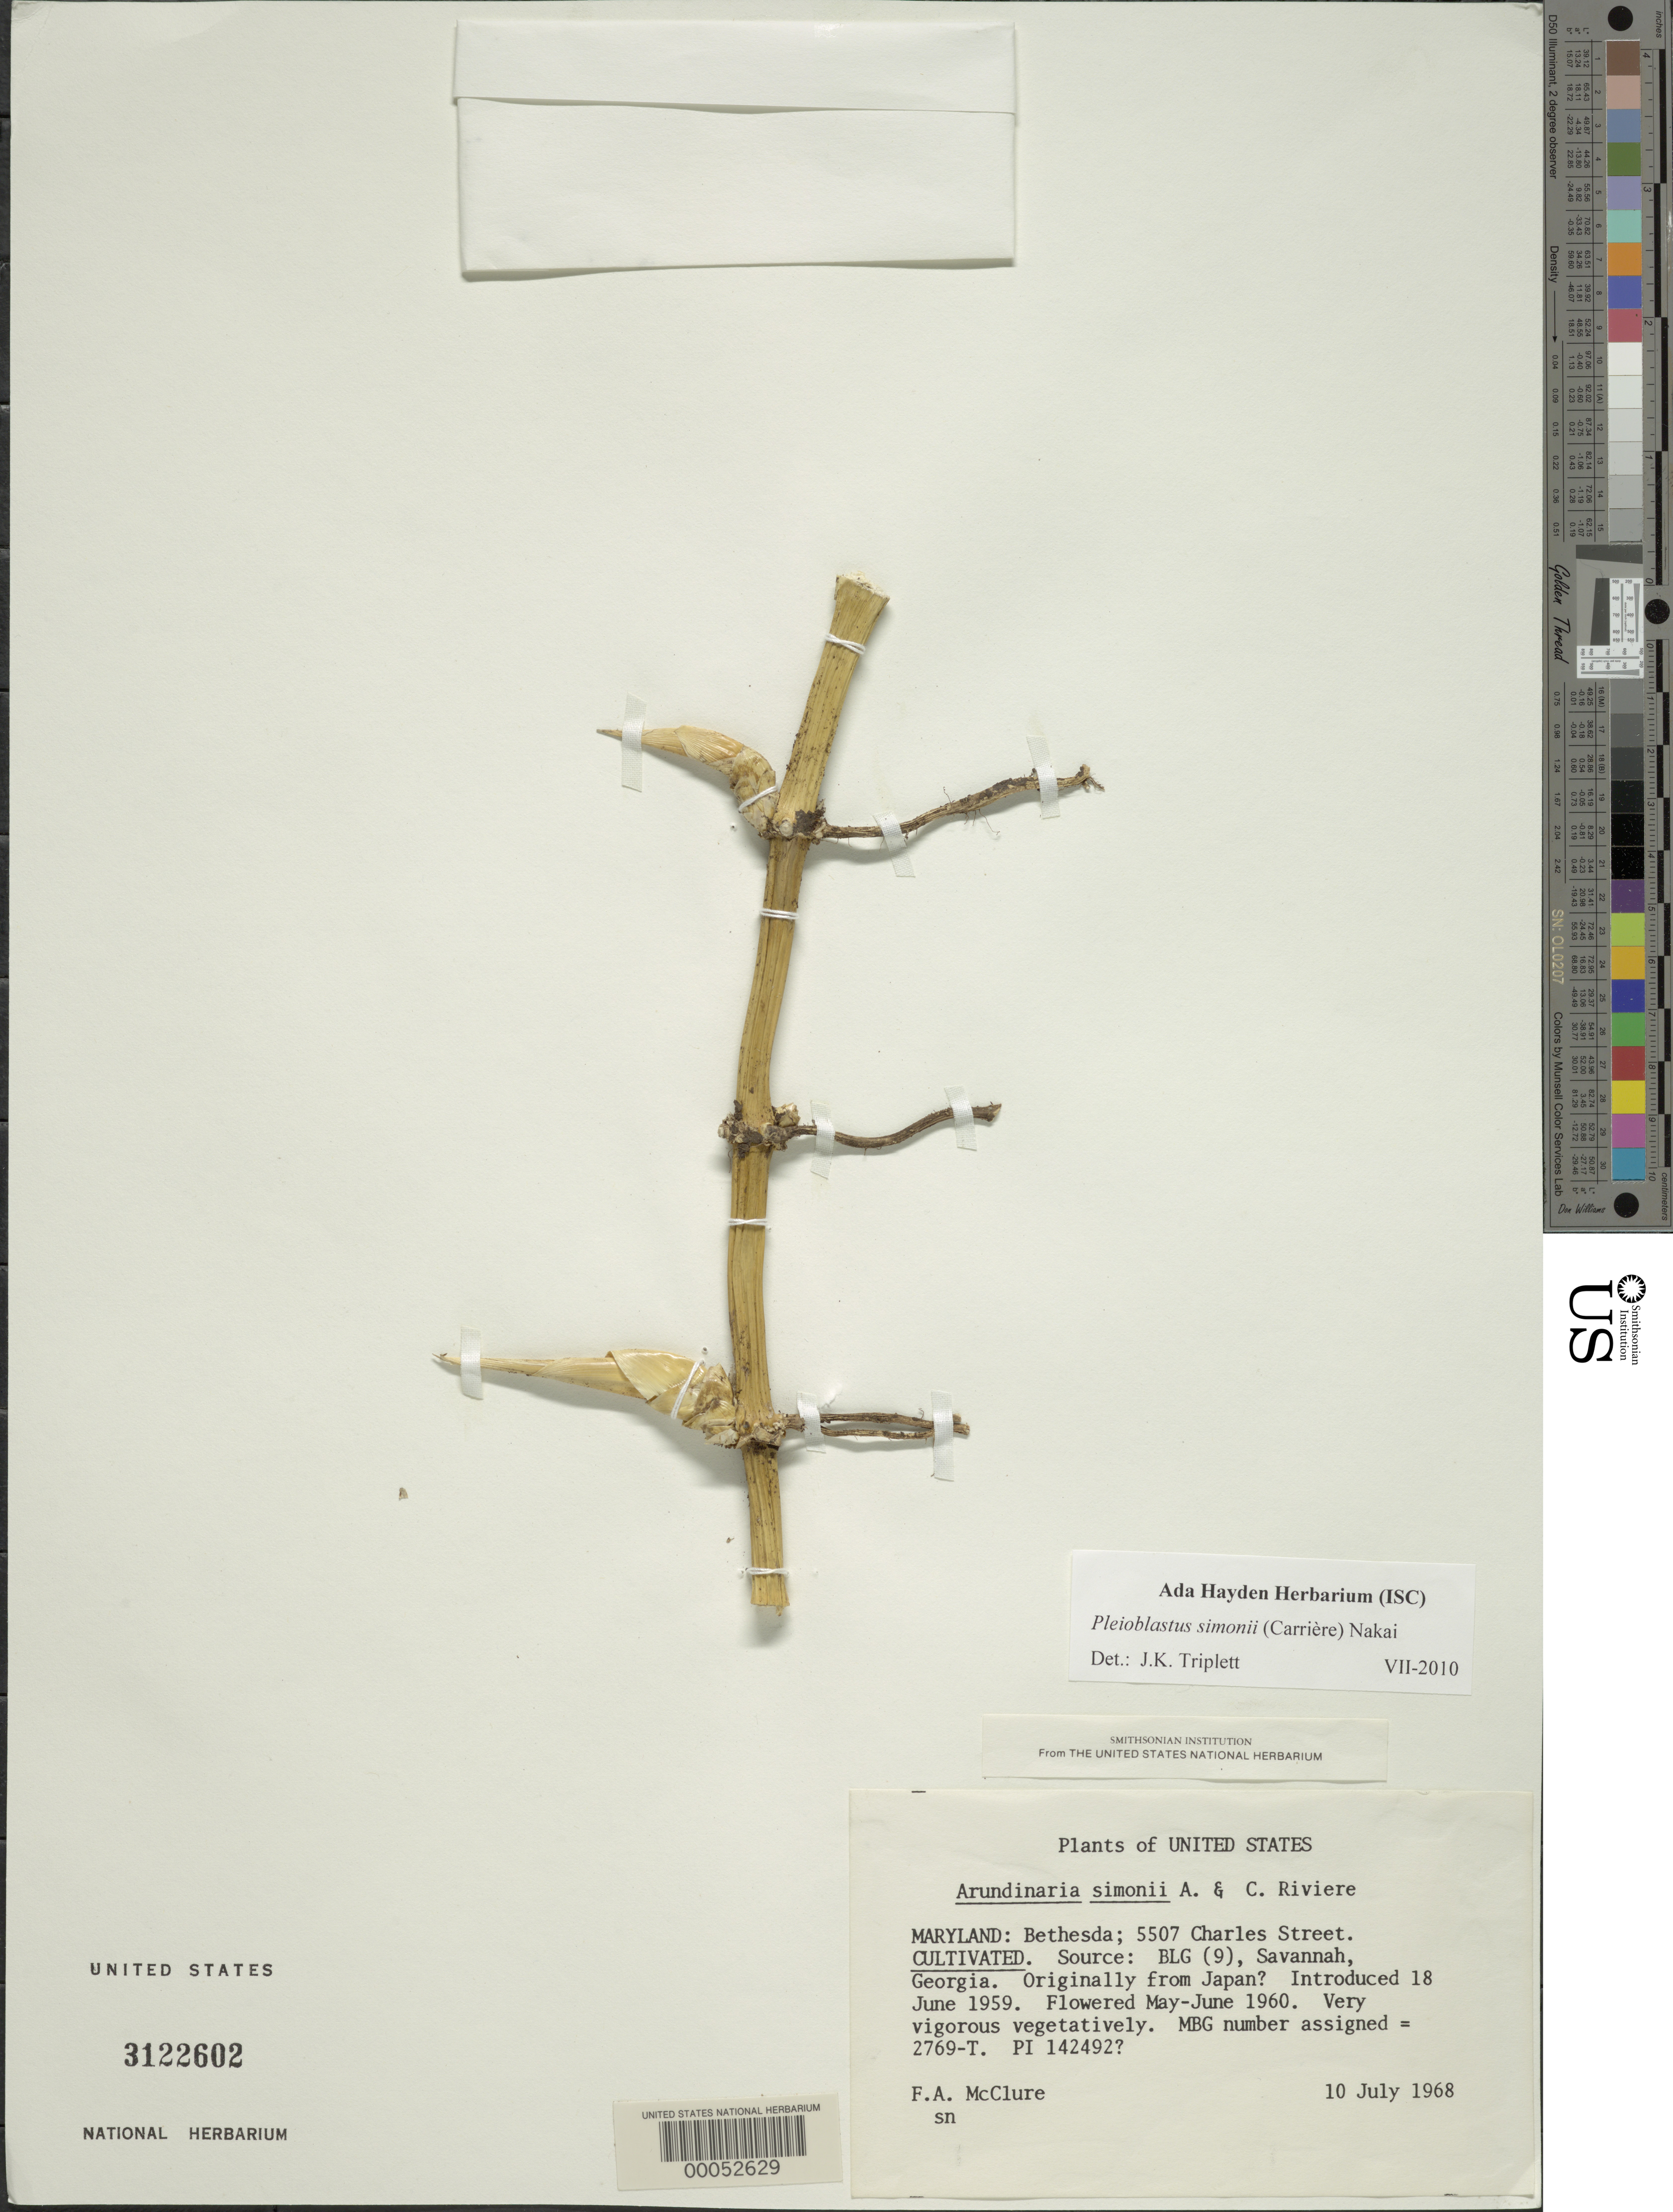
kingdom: Plantae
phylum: Tracheophyta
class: Liliopsida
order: Poales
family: Poaceae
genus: Pleioblastus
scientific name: Pleioblastus simonii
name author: (Carrière) Nakai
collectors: F. A. McClure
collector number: MBG 2769-T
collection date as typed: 10 Jul 1968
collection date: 1968-07-10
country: United States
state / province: Maryland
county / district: Montgomery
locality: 5507 Charles Street, Bethesda (McClure's garden)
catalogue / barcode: US 3122602